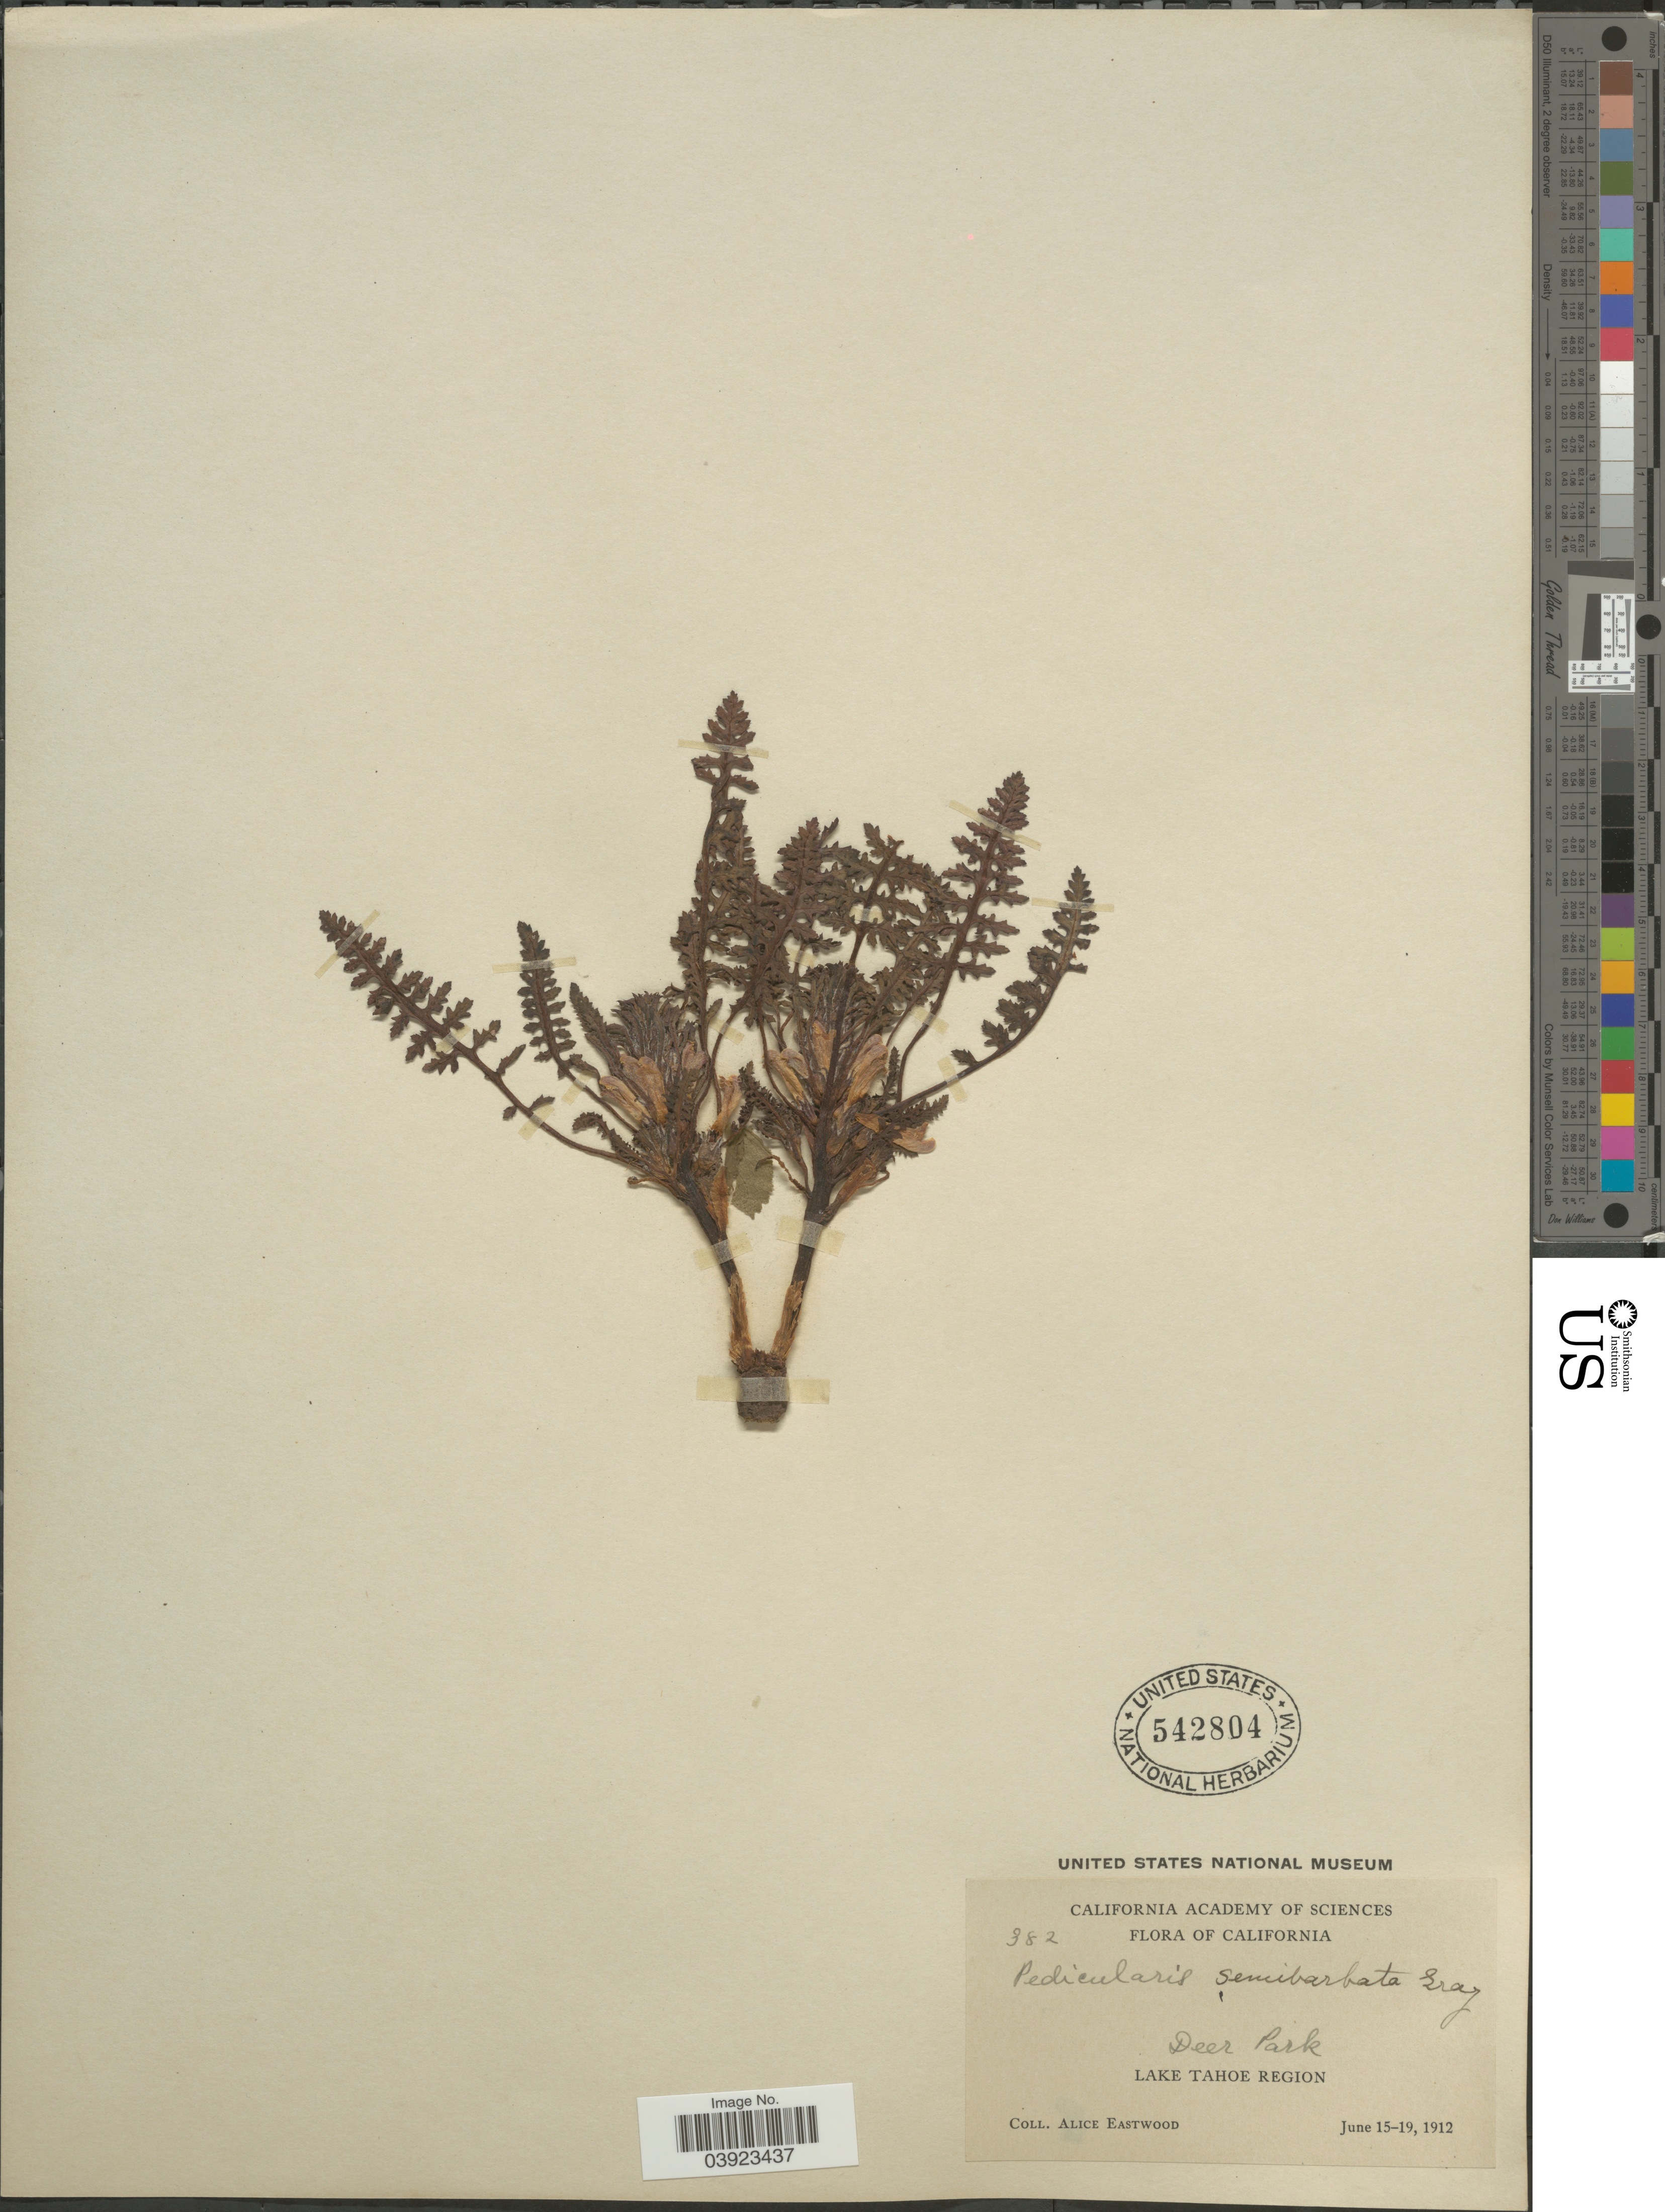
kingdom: Plantae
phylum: Tracheophyta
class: Magnoliopsida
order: Lamiales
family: Orobanchaceae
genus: Pedicularis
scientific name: Pedicularis semibarbata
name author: A. Gray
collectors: A. Eastwood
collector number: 382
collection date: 1912-06-15/1912-06-19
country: United States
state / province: California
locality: Deer Park. Lake Tahoe Region.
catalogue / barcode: US 542804